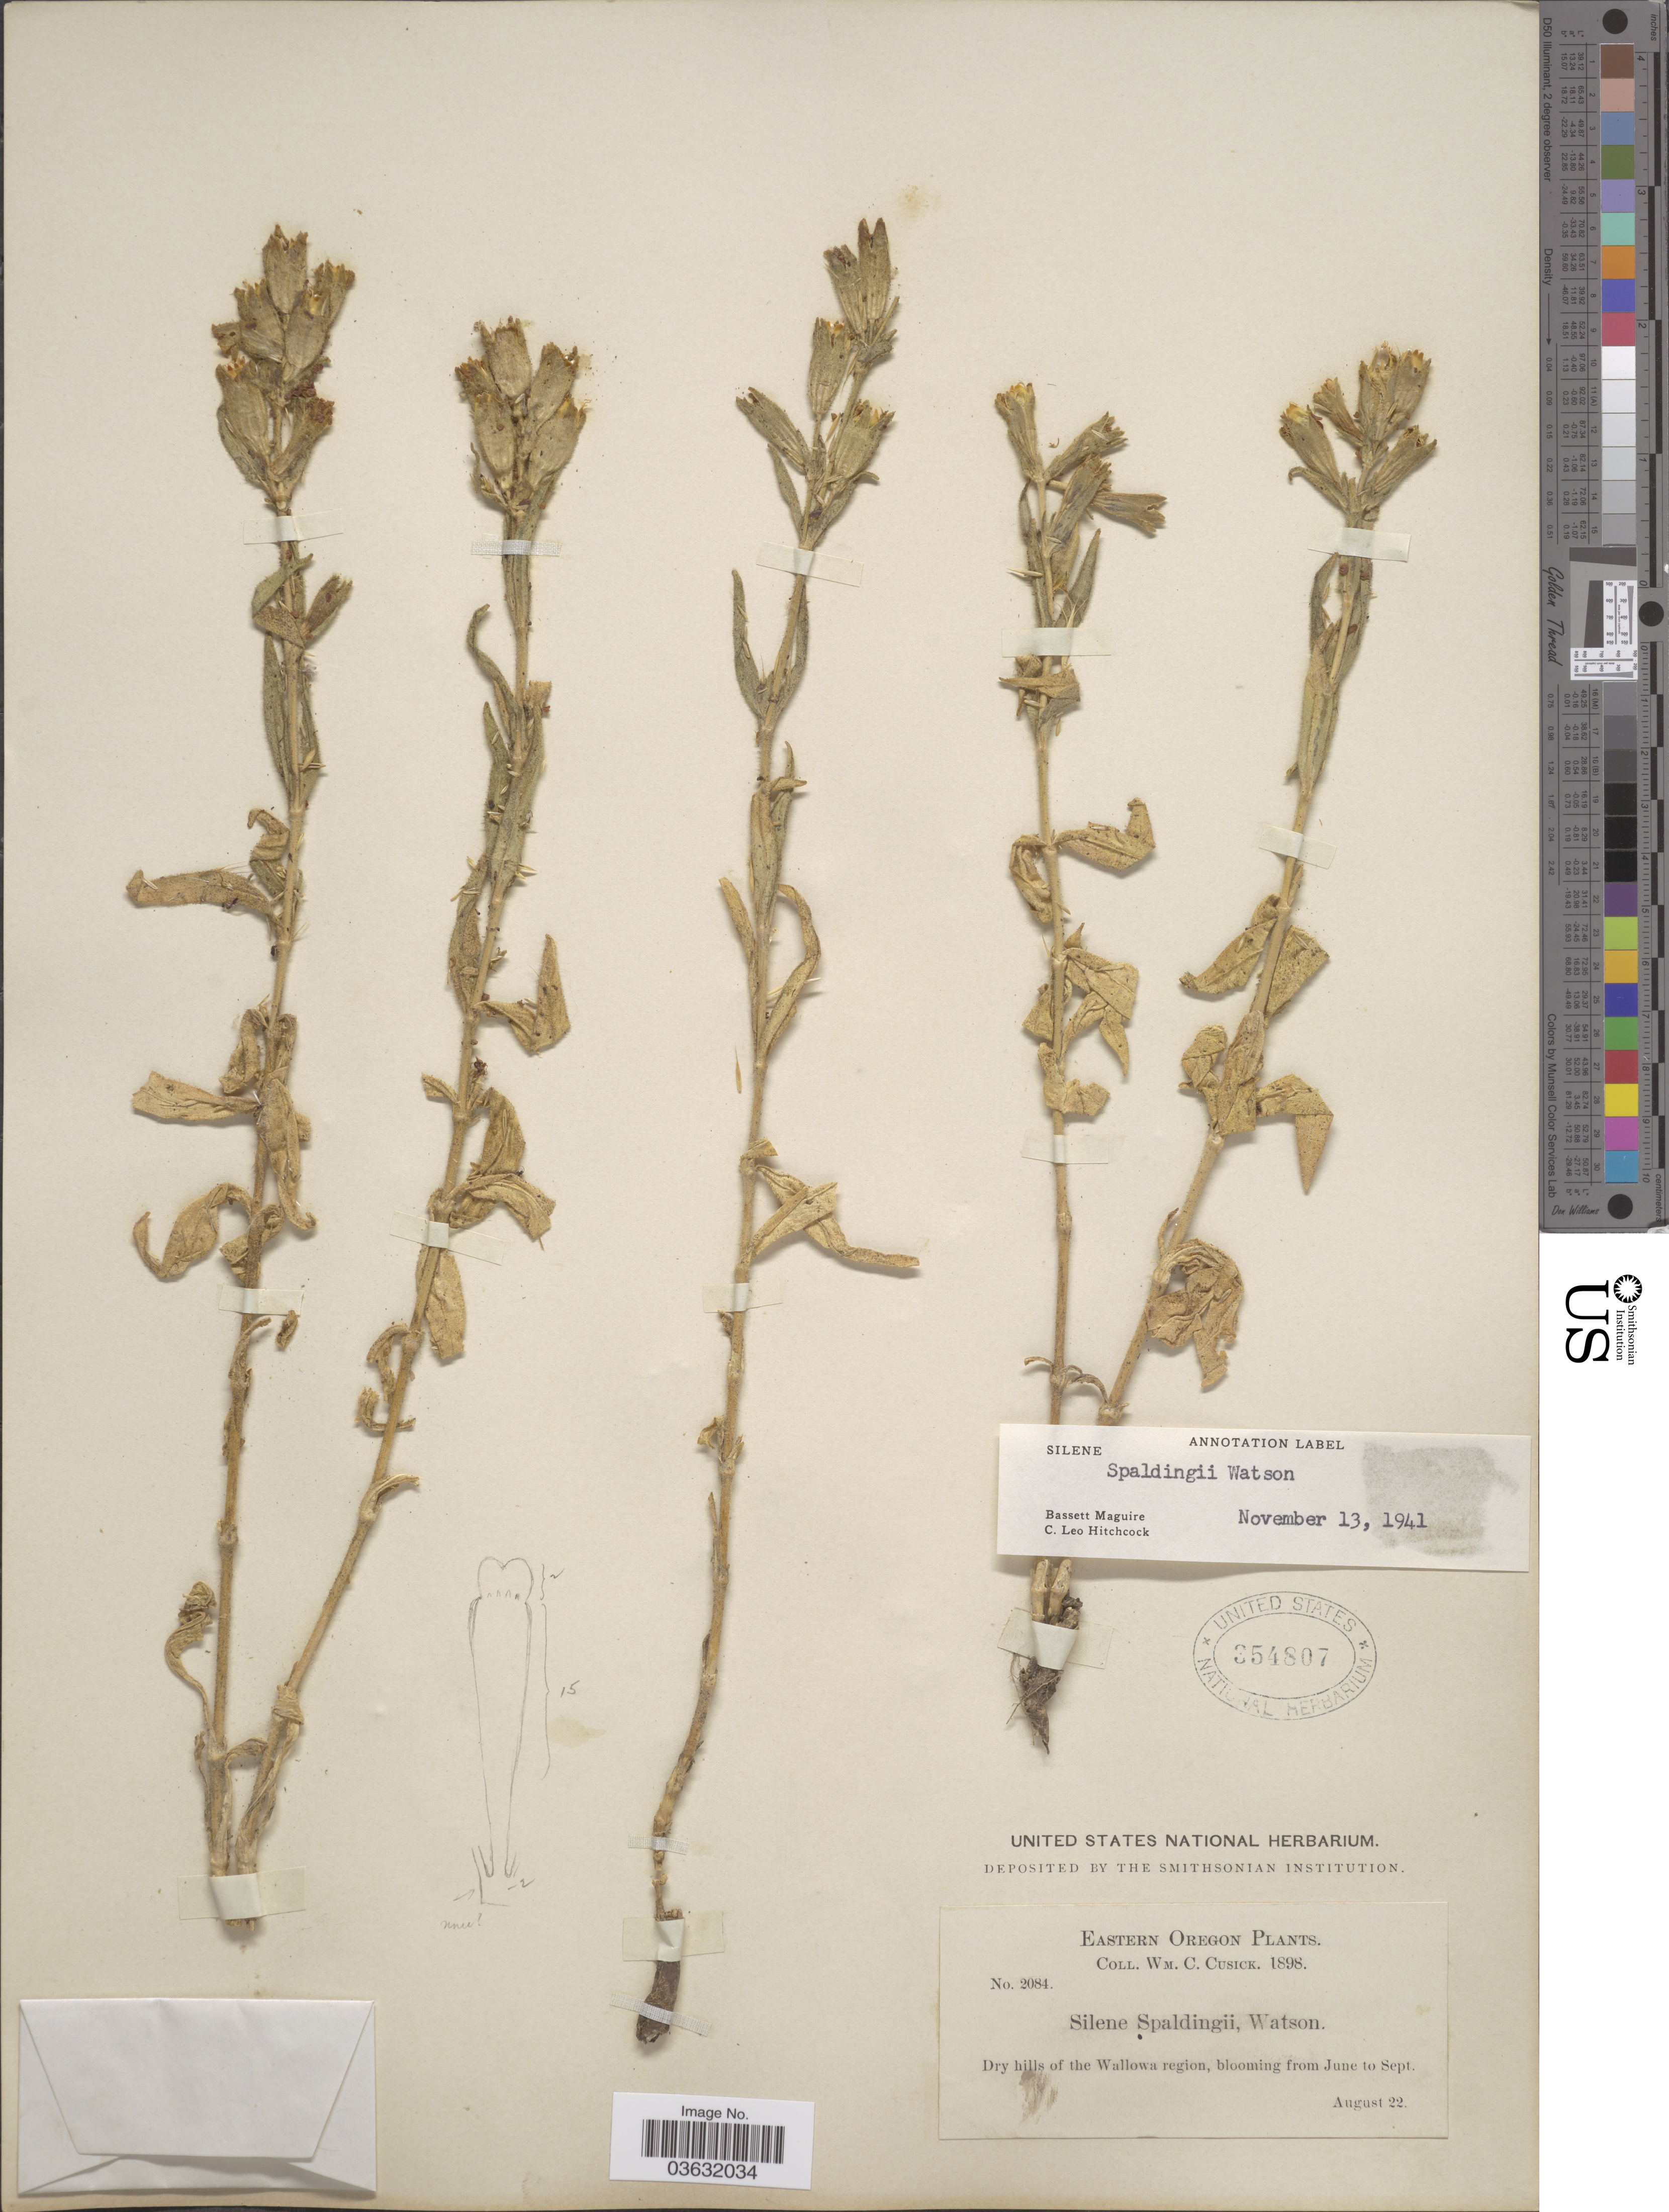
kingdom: Plantae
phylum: Tracheophyta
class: Magnoliopsida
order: Caryophyllales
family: Caryophyllaceae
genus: Silene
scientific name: Silene spaldingii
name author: S. Watson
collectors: W. C. Cusick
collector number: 2084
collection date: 1898-08-22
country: United States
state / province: Oregon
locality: Eastern Oregon. Dry hills of the Wallowa region.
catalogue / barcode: US 354807